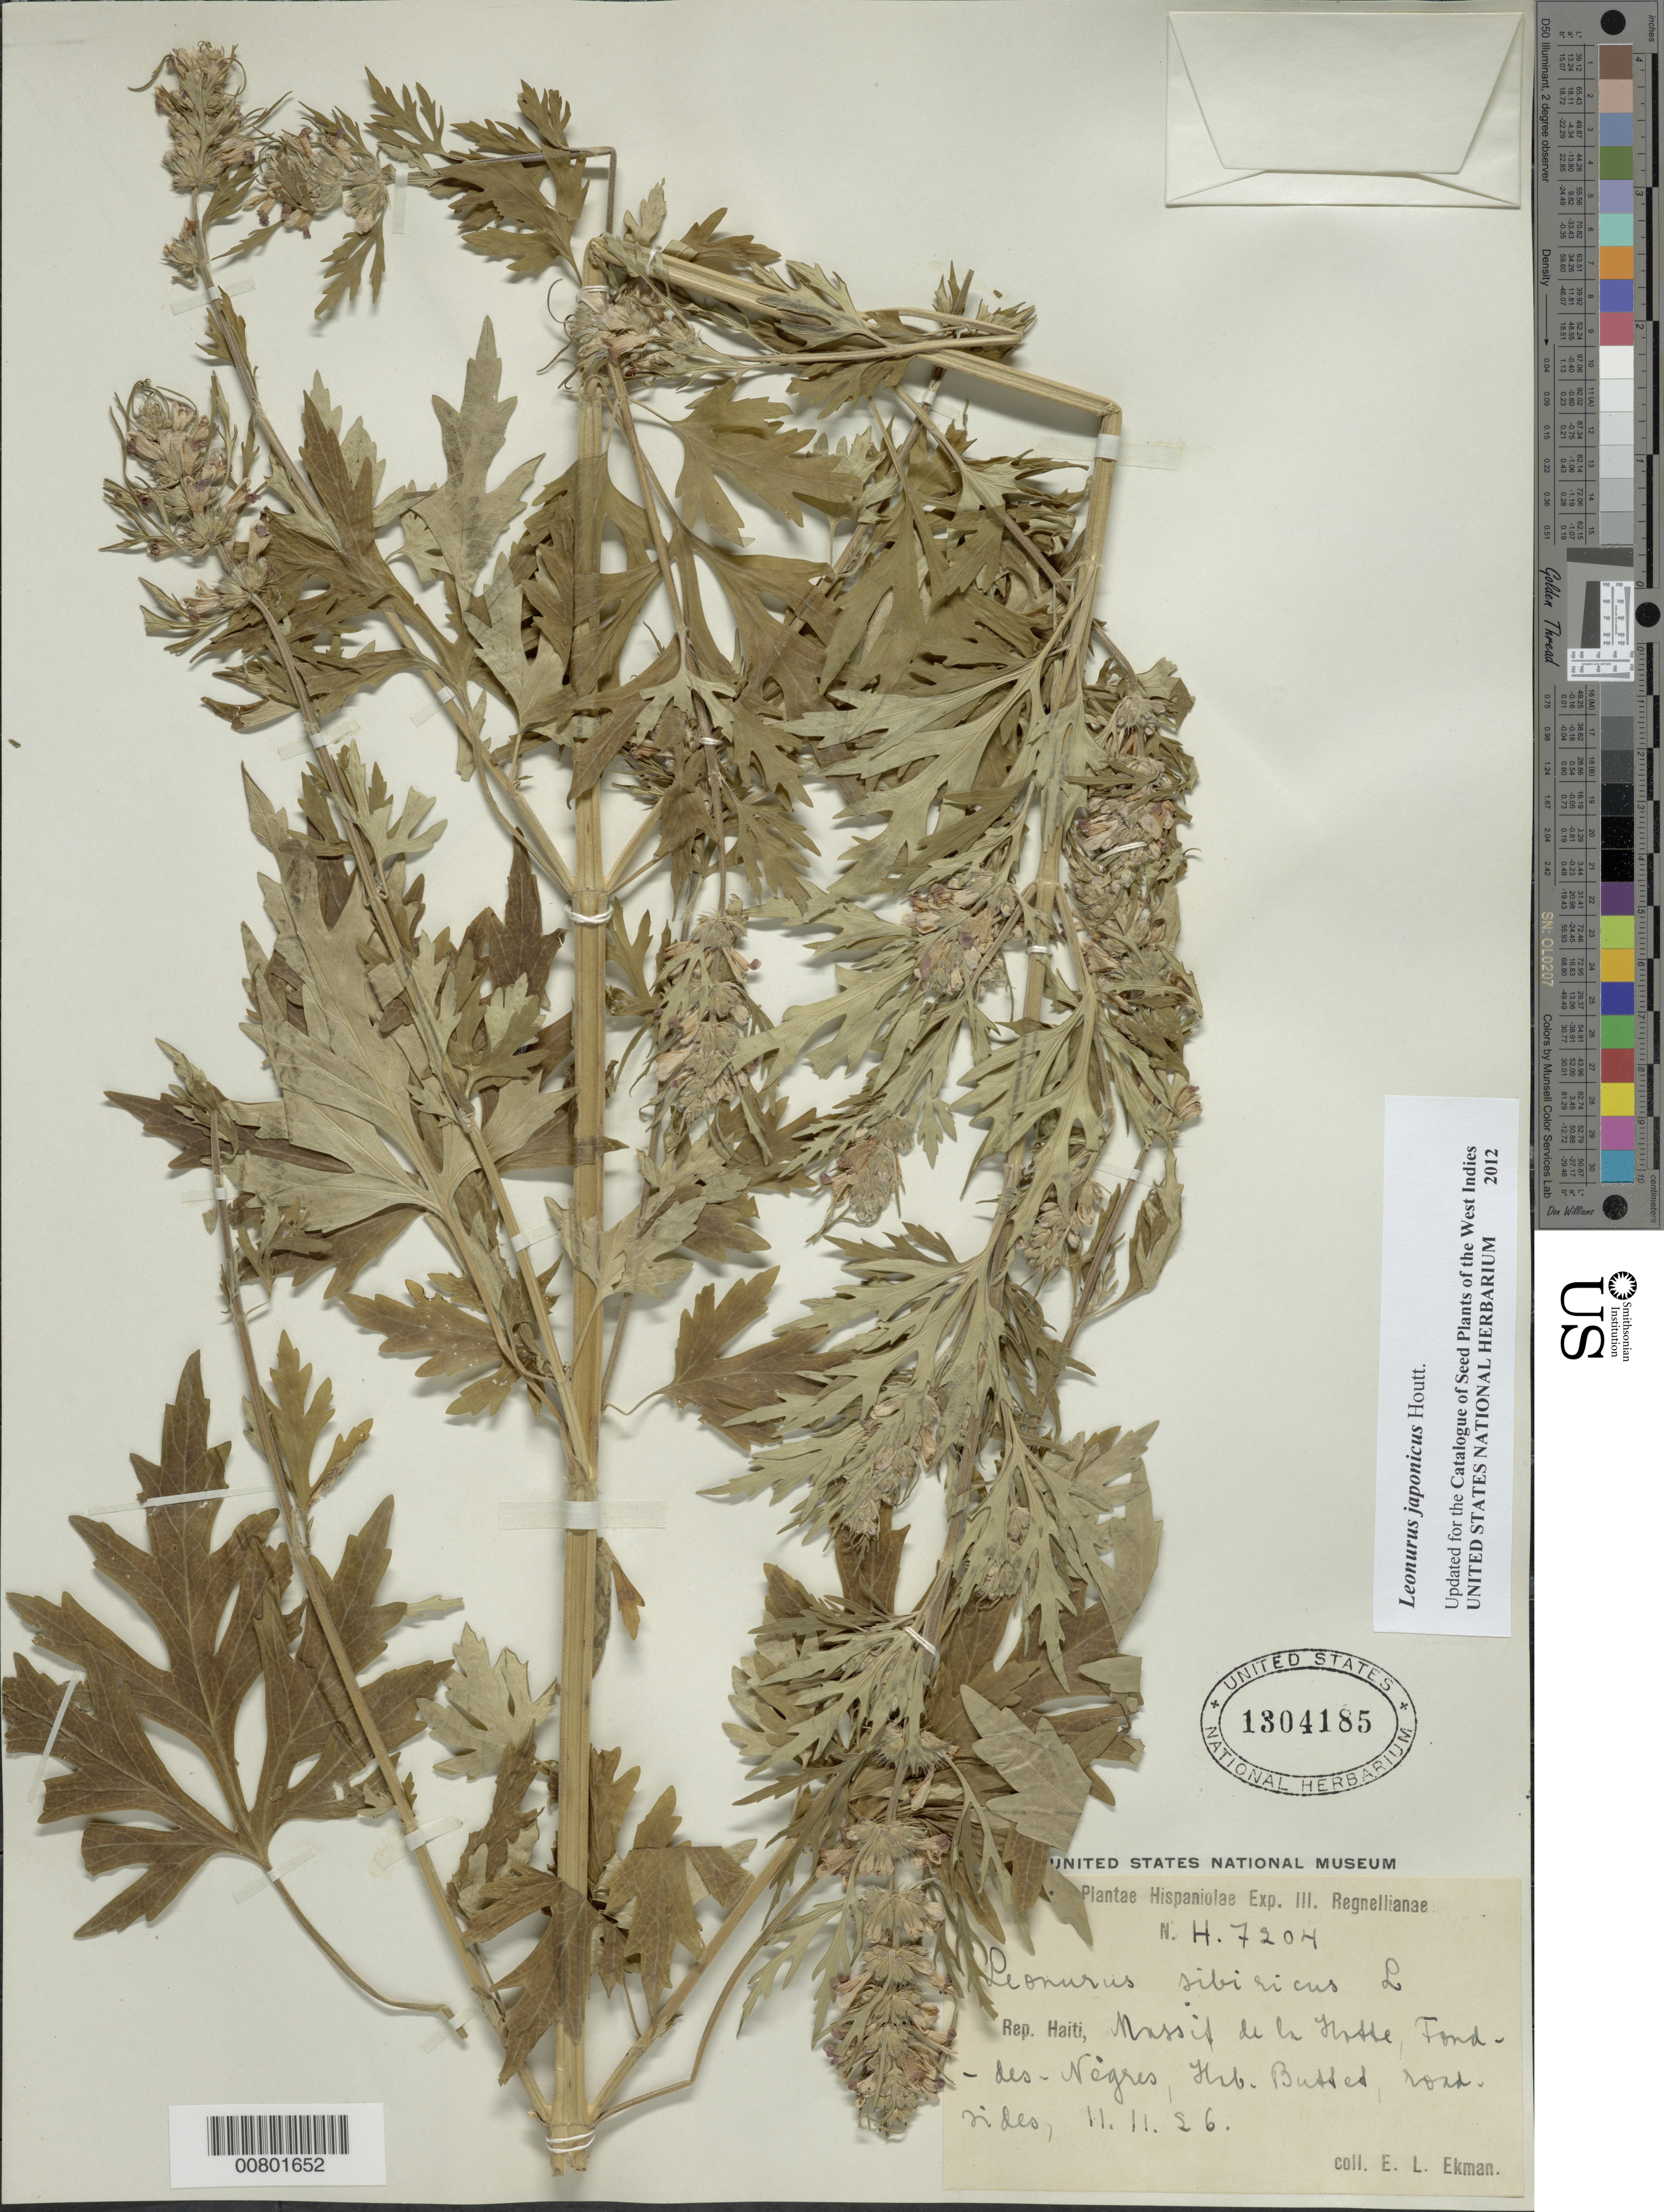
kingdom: Plantae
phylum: Tracheophyta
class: Magnoliopsida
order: Lamiales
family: Lamiaceae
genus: Leonurus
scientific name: Leonurus japonicus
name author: Houtt.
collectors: E. L. Ekman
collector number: H 7204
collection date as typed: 11 Nov 1926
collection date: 1926-11-11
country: Haiti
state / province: Sud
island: Hispaniola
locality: Massif de la Hotte, Fond des Negres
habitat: Roadsides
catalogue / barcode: US 1304185